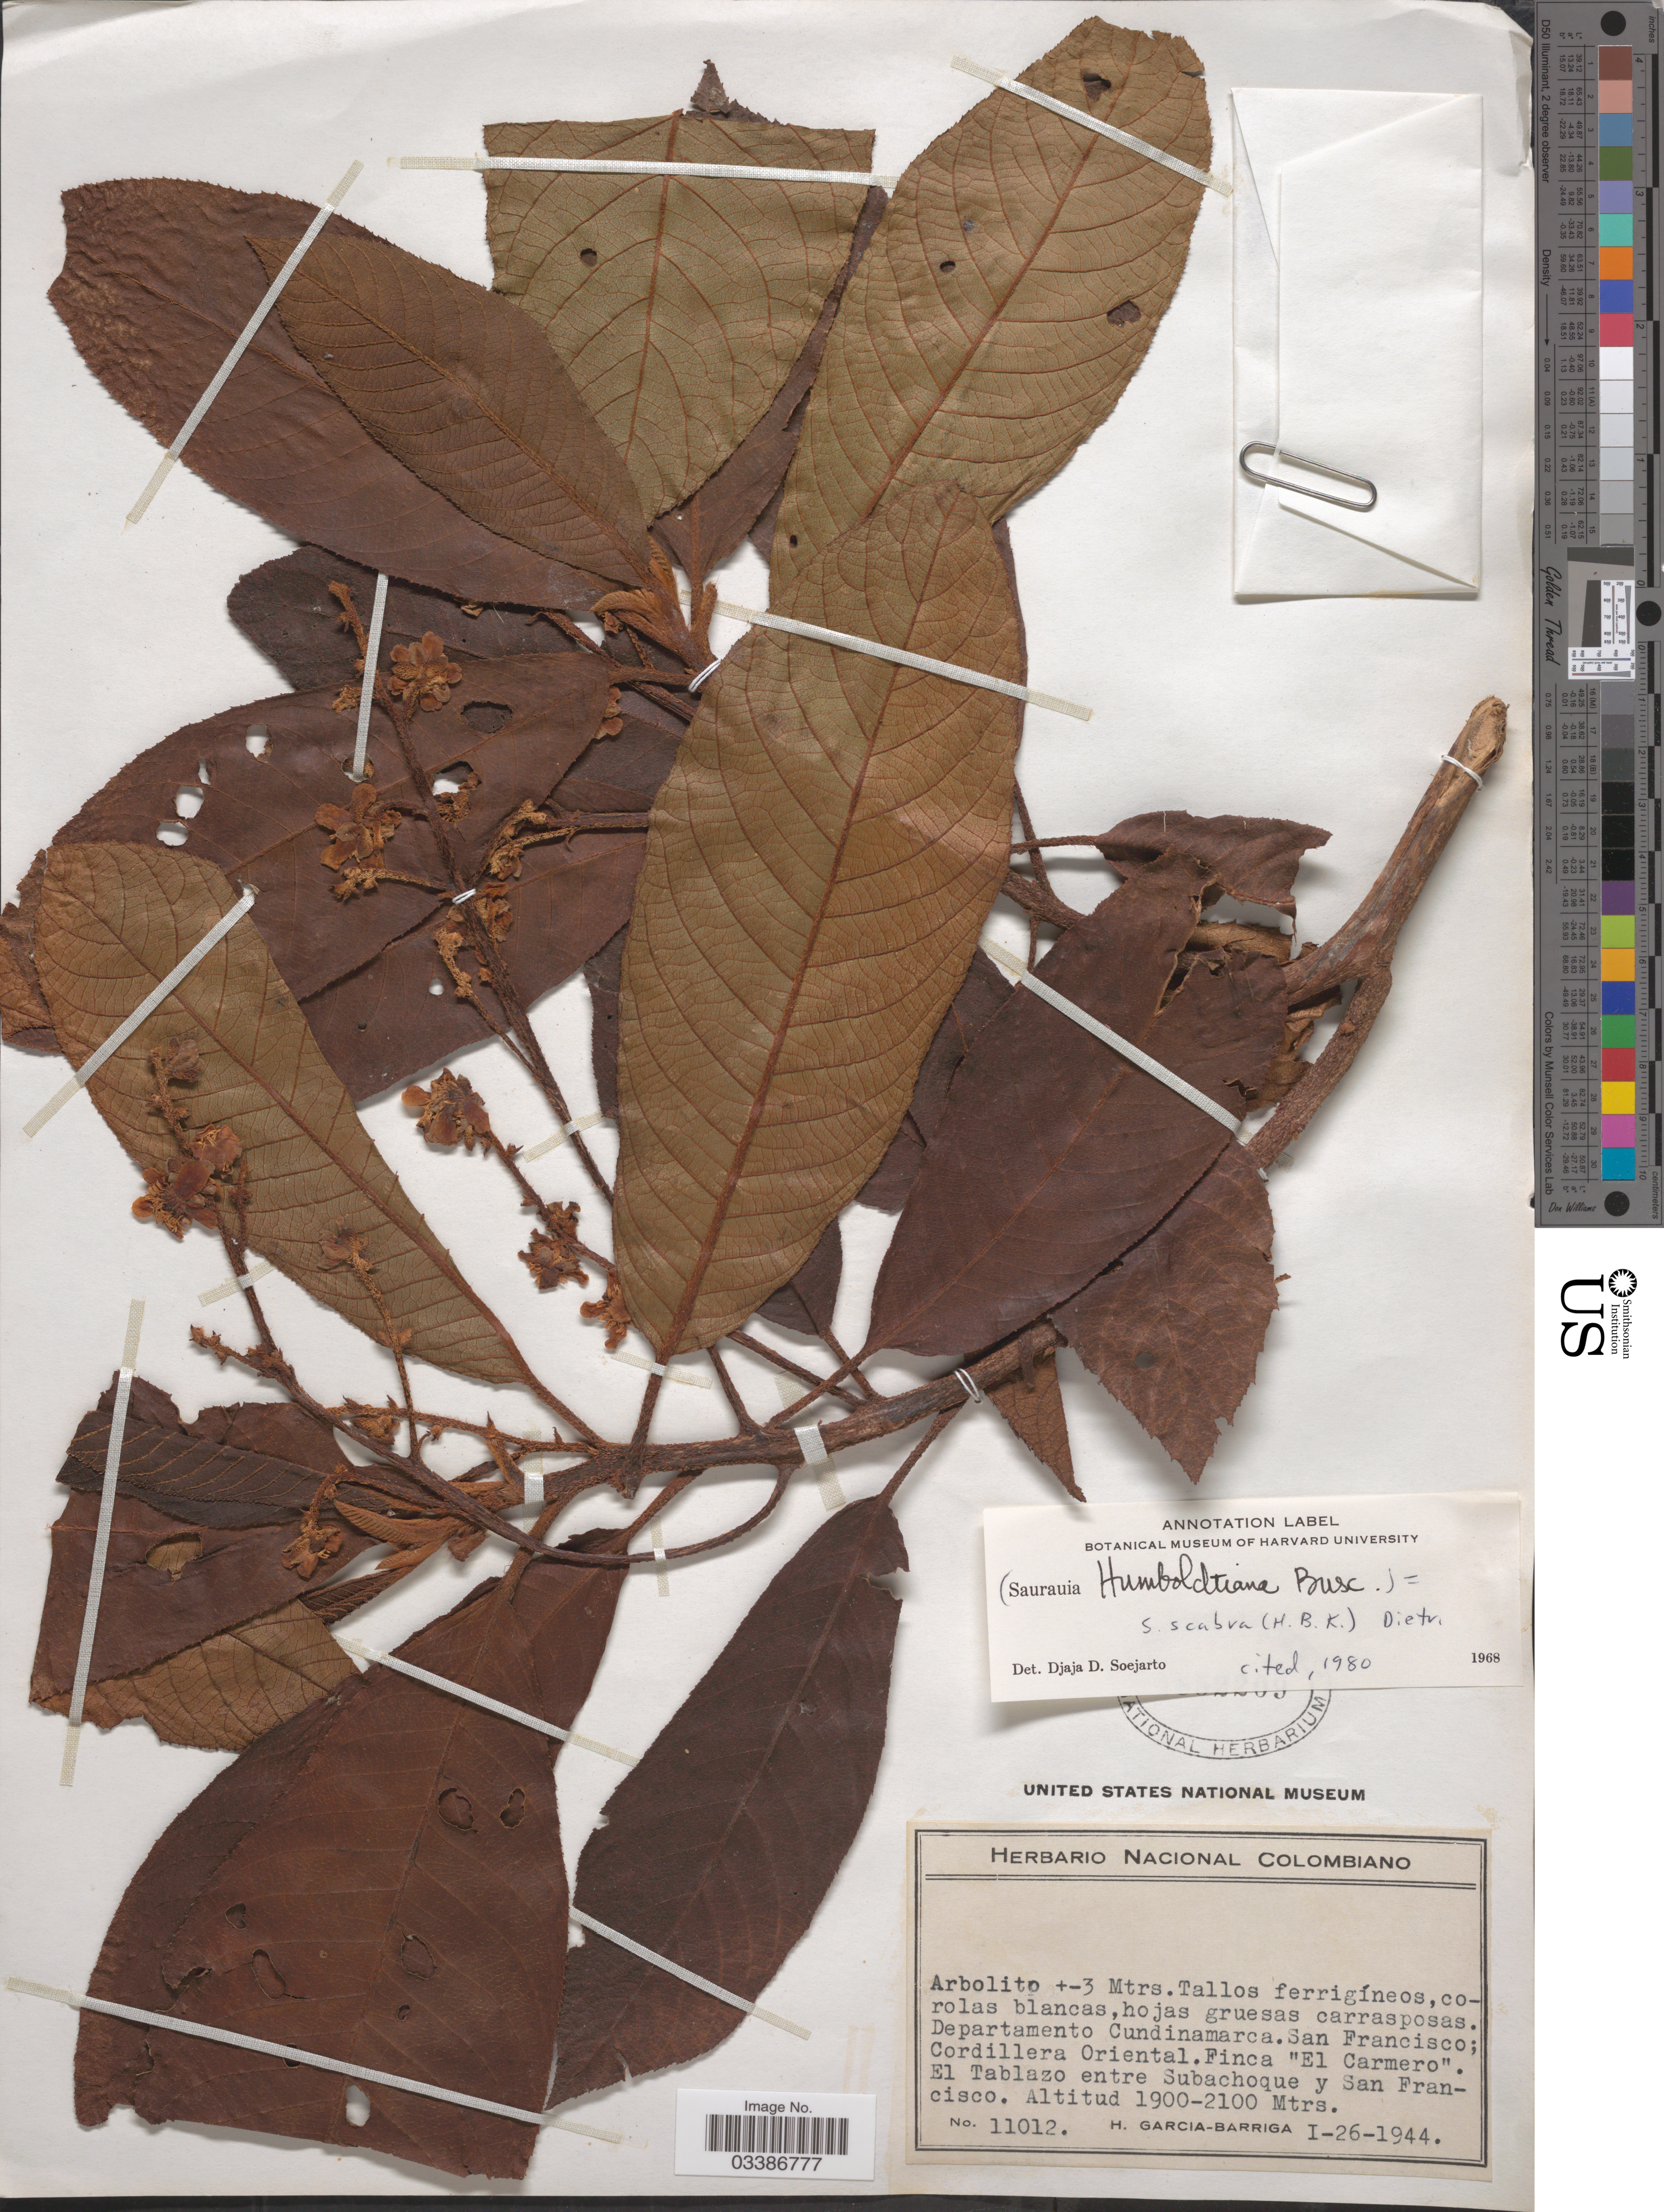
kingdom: Plantae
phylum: Tracheophyta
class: Magnoliopsida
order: Ericales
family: Actinidiaceae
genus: Saurauia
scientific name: Saurauia scabra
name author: (Kunth) D. Dietr.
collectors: H. García Barriga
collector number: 11012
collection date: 1944-01-26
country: Colombia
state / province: Cundinamarca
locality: Departamento Cundinamarca. San Francisco; Cordillera Oriental. Finca "El Carmero". El Tablazo entre Subachoque y San Francisco.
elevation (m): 1900